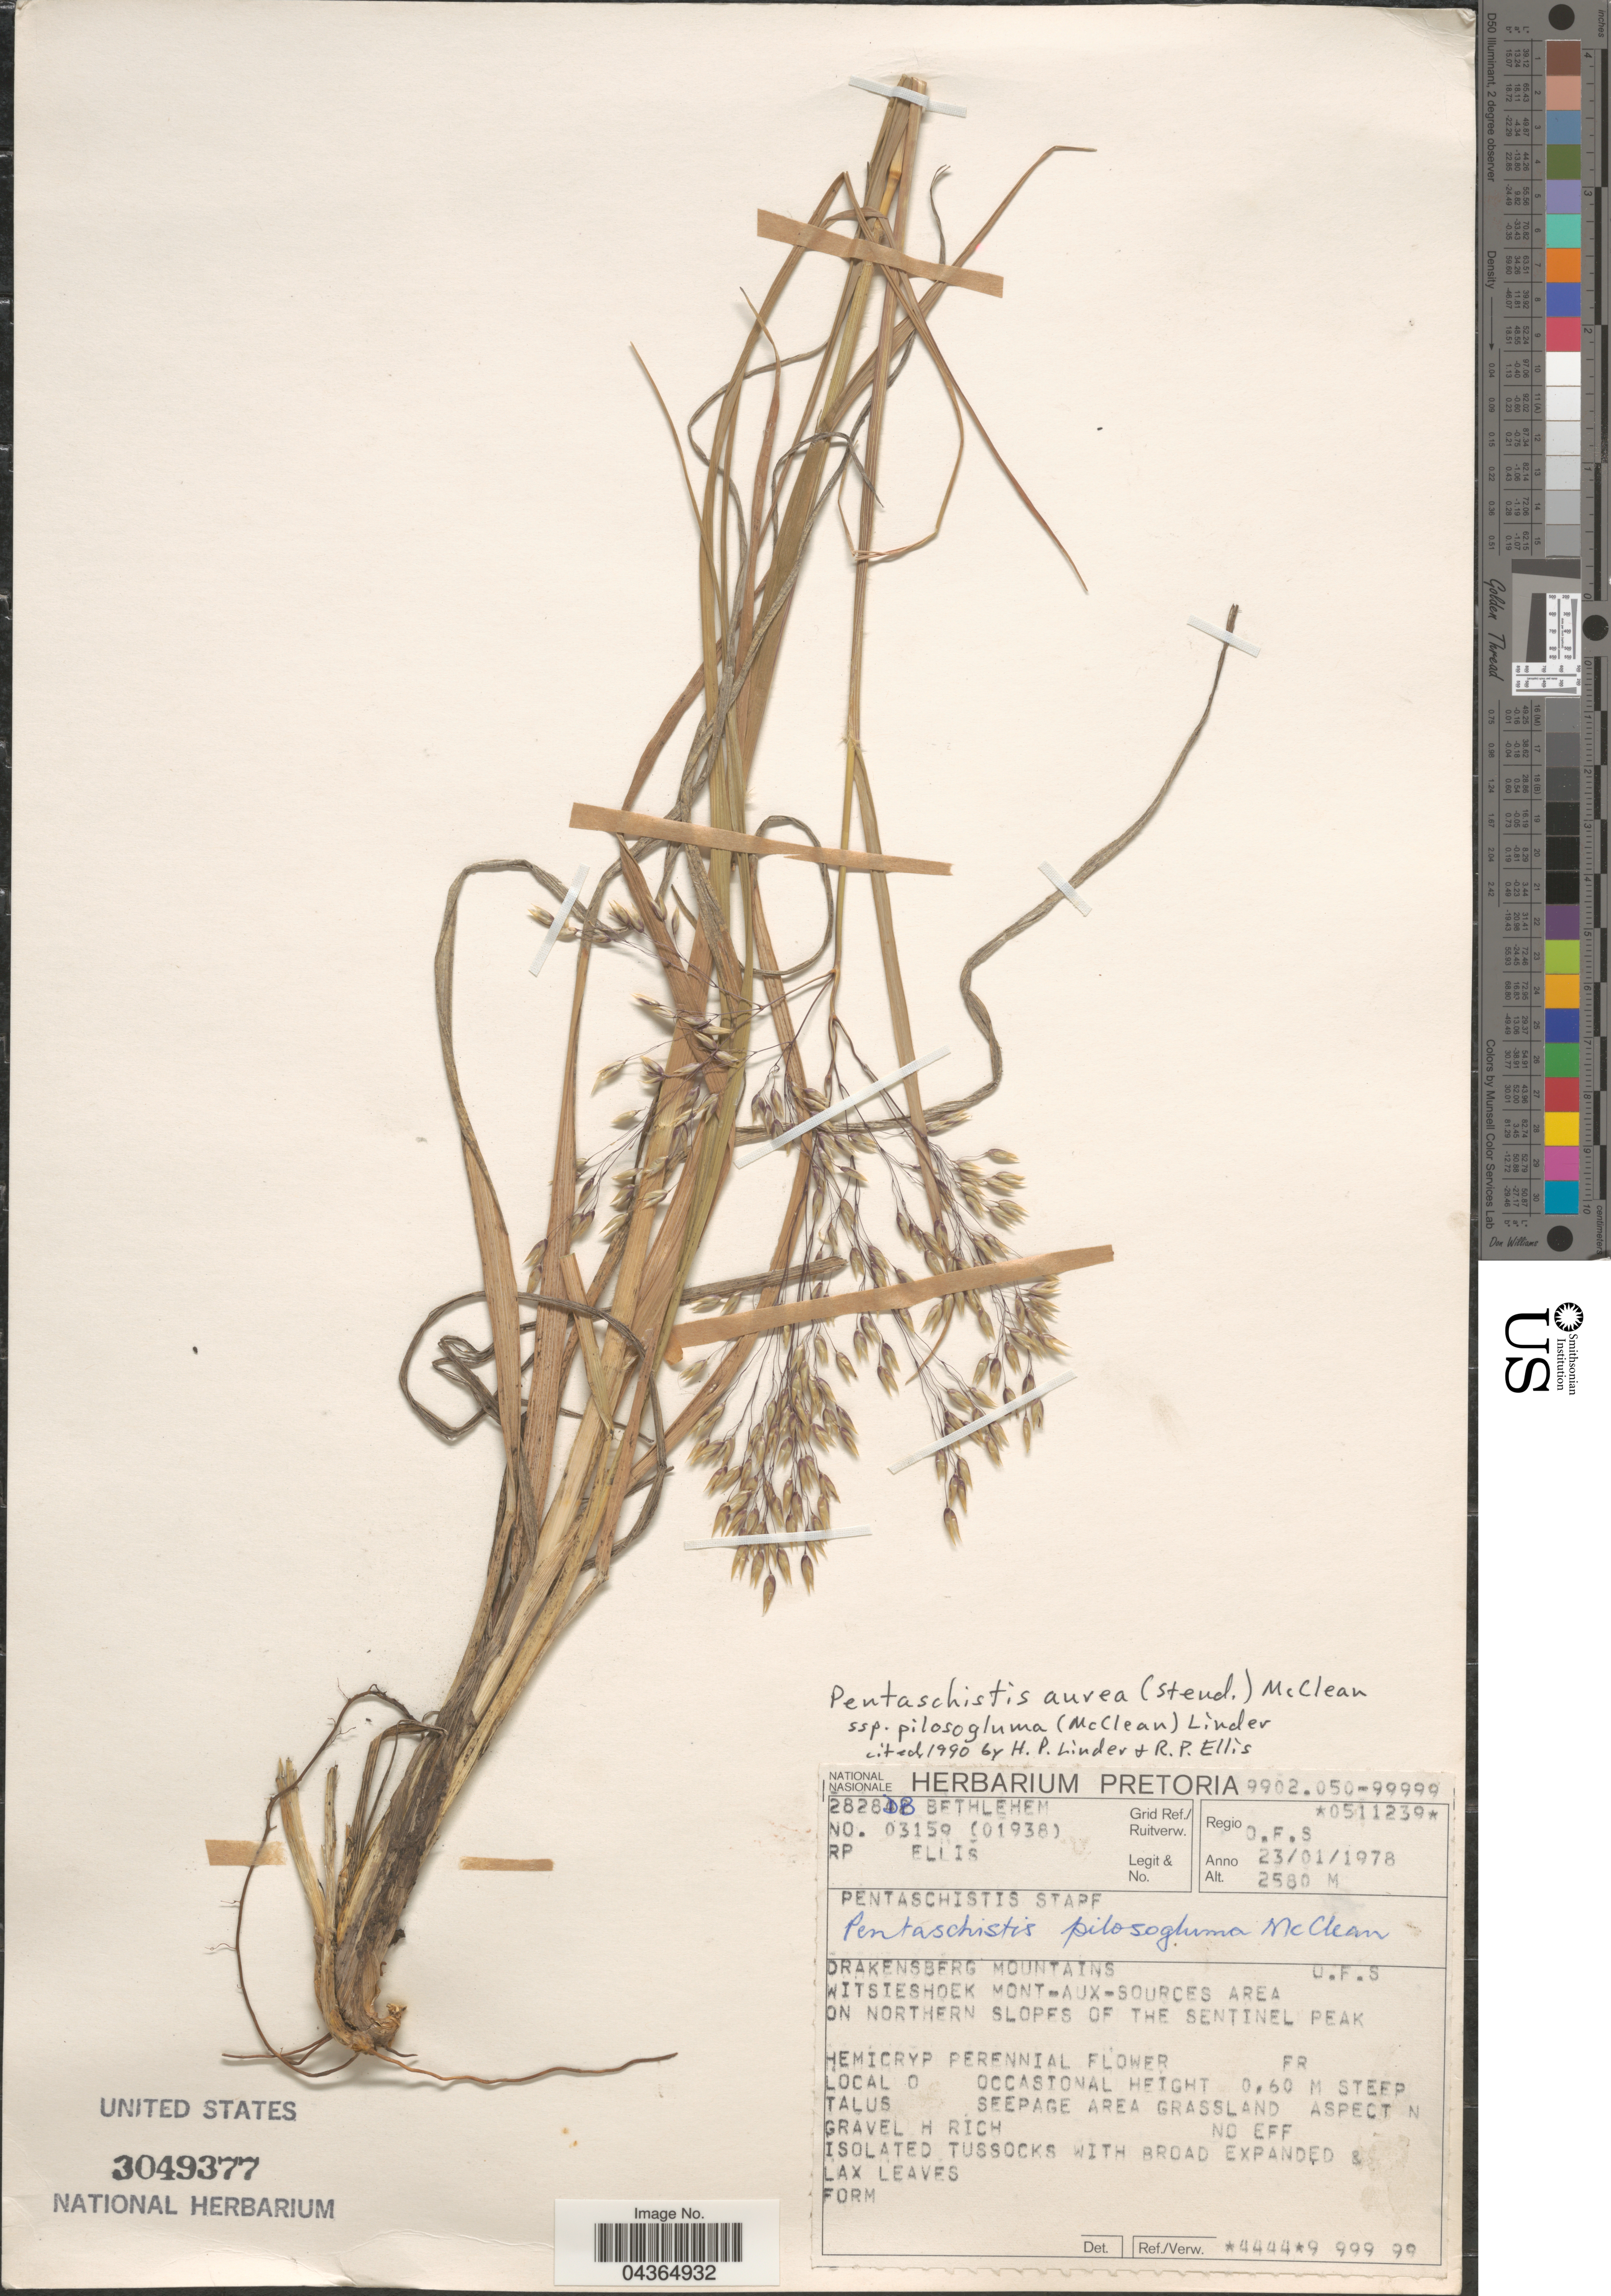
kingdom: Plantae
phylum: Tracheophyta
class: Liliopsida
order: Poales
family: Poaceae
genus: Pentameris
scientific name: Pentameris aurea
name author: (Steud.) Galley & H.P. Linder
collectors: R. Ellis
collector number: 03158*/(01938)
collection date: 1978-01-23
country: South Africa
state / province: Free State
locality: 2828DB Bethlehem Grid Ref./Ruitverw. Regio O.F.S. Drakensberg Mountains. Witsieshoek Mont-Aux-Sources area on northern slopes of the Sentinel Peak.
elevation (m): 2580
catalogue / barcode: US 3049377